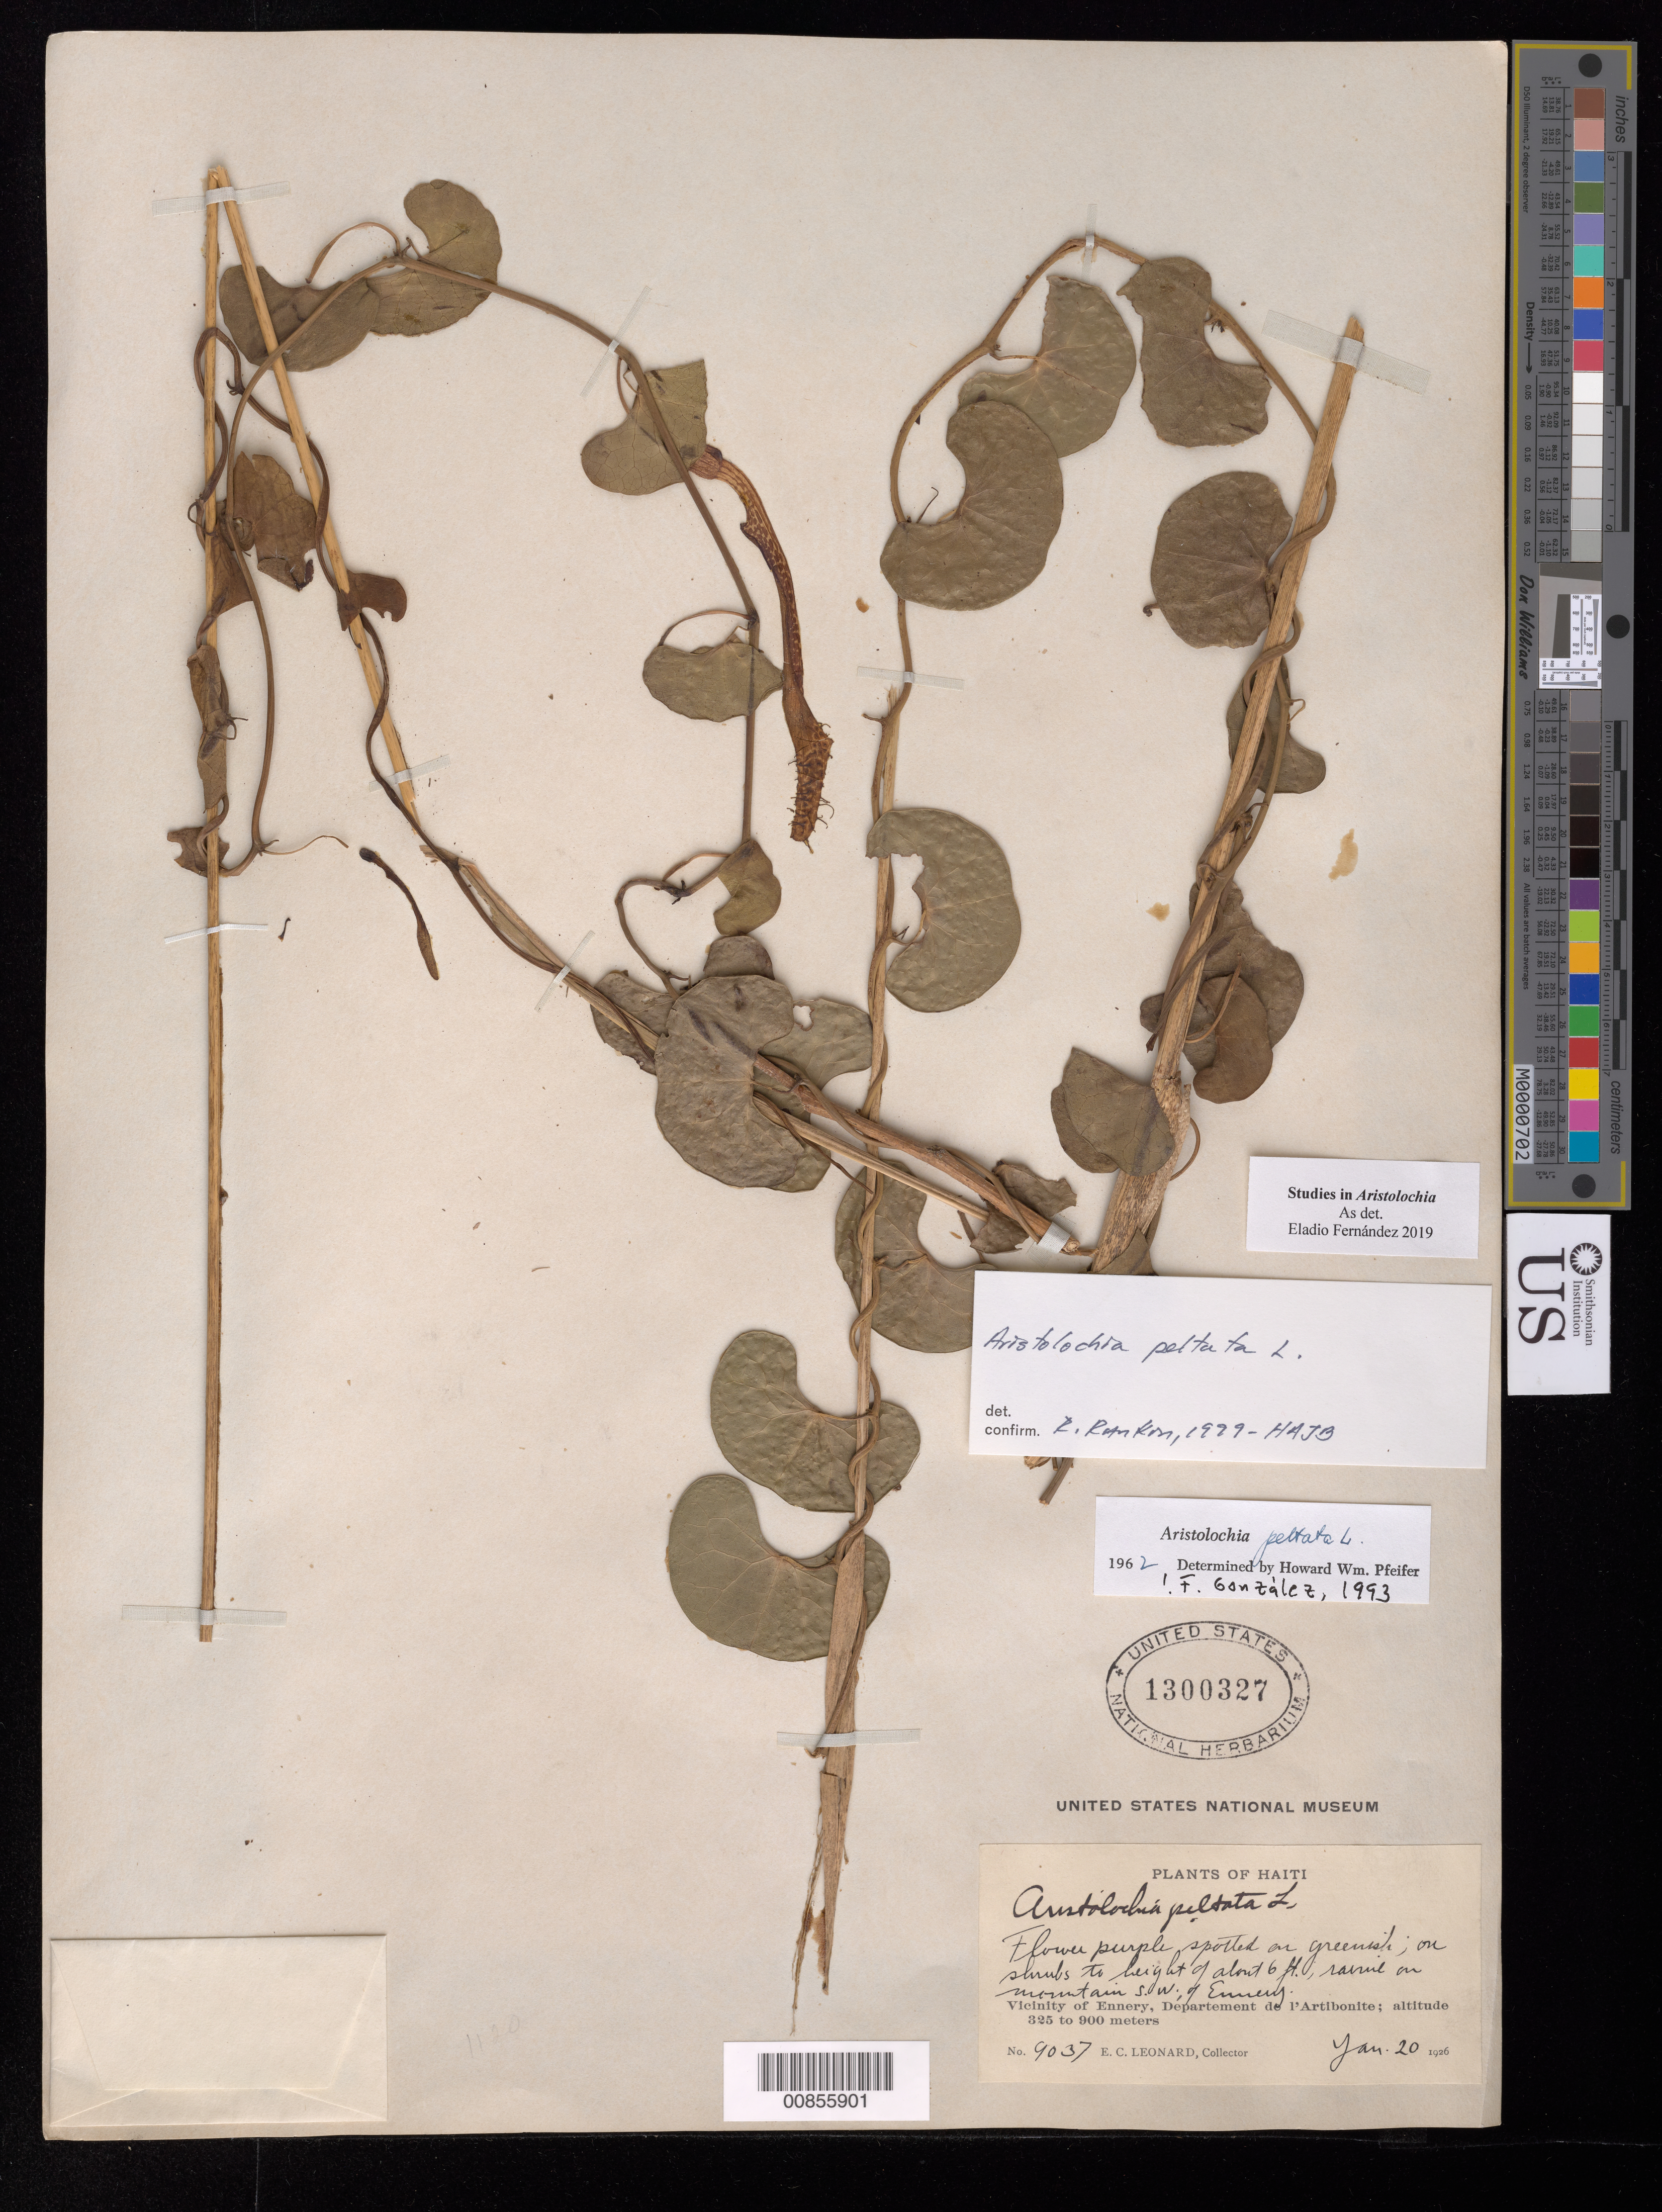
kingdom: Plantae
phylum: Tracheophyta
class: Magnoliopsida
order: Piperales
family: Aristolochiaceae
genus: Aristolochia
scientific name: Aristolochia peltata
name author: L.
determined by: Rankin Rodriguez, Rosa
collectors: E. C. Leonard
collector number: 9037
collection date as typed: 20 Jan 1926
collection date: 1926-01-20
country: Haiti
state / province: Artibonite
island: Hispaniola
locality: Ravine on mountain S.W. of Ennery.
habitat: On shrubs to height of about 6 ft. Ravine on mountain.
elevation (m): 325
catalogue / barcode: US 1300327